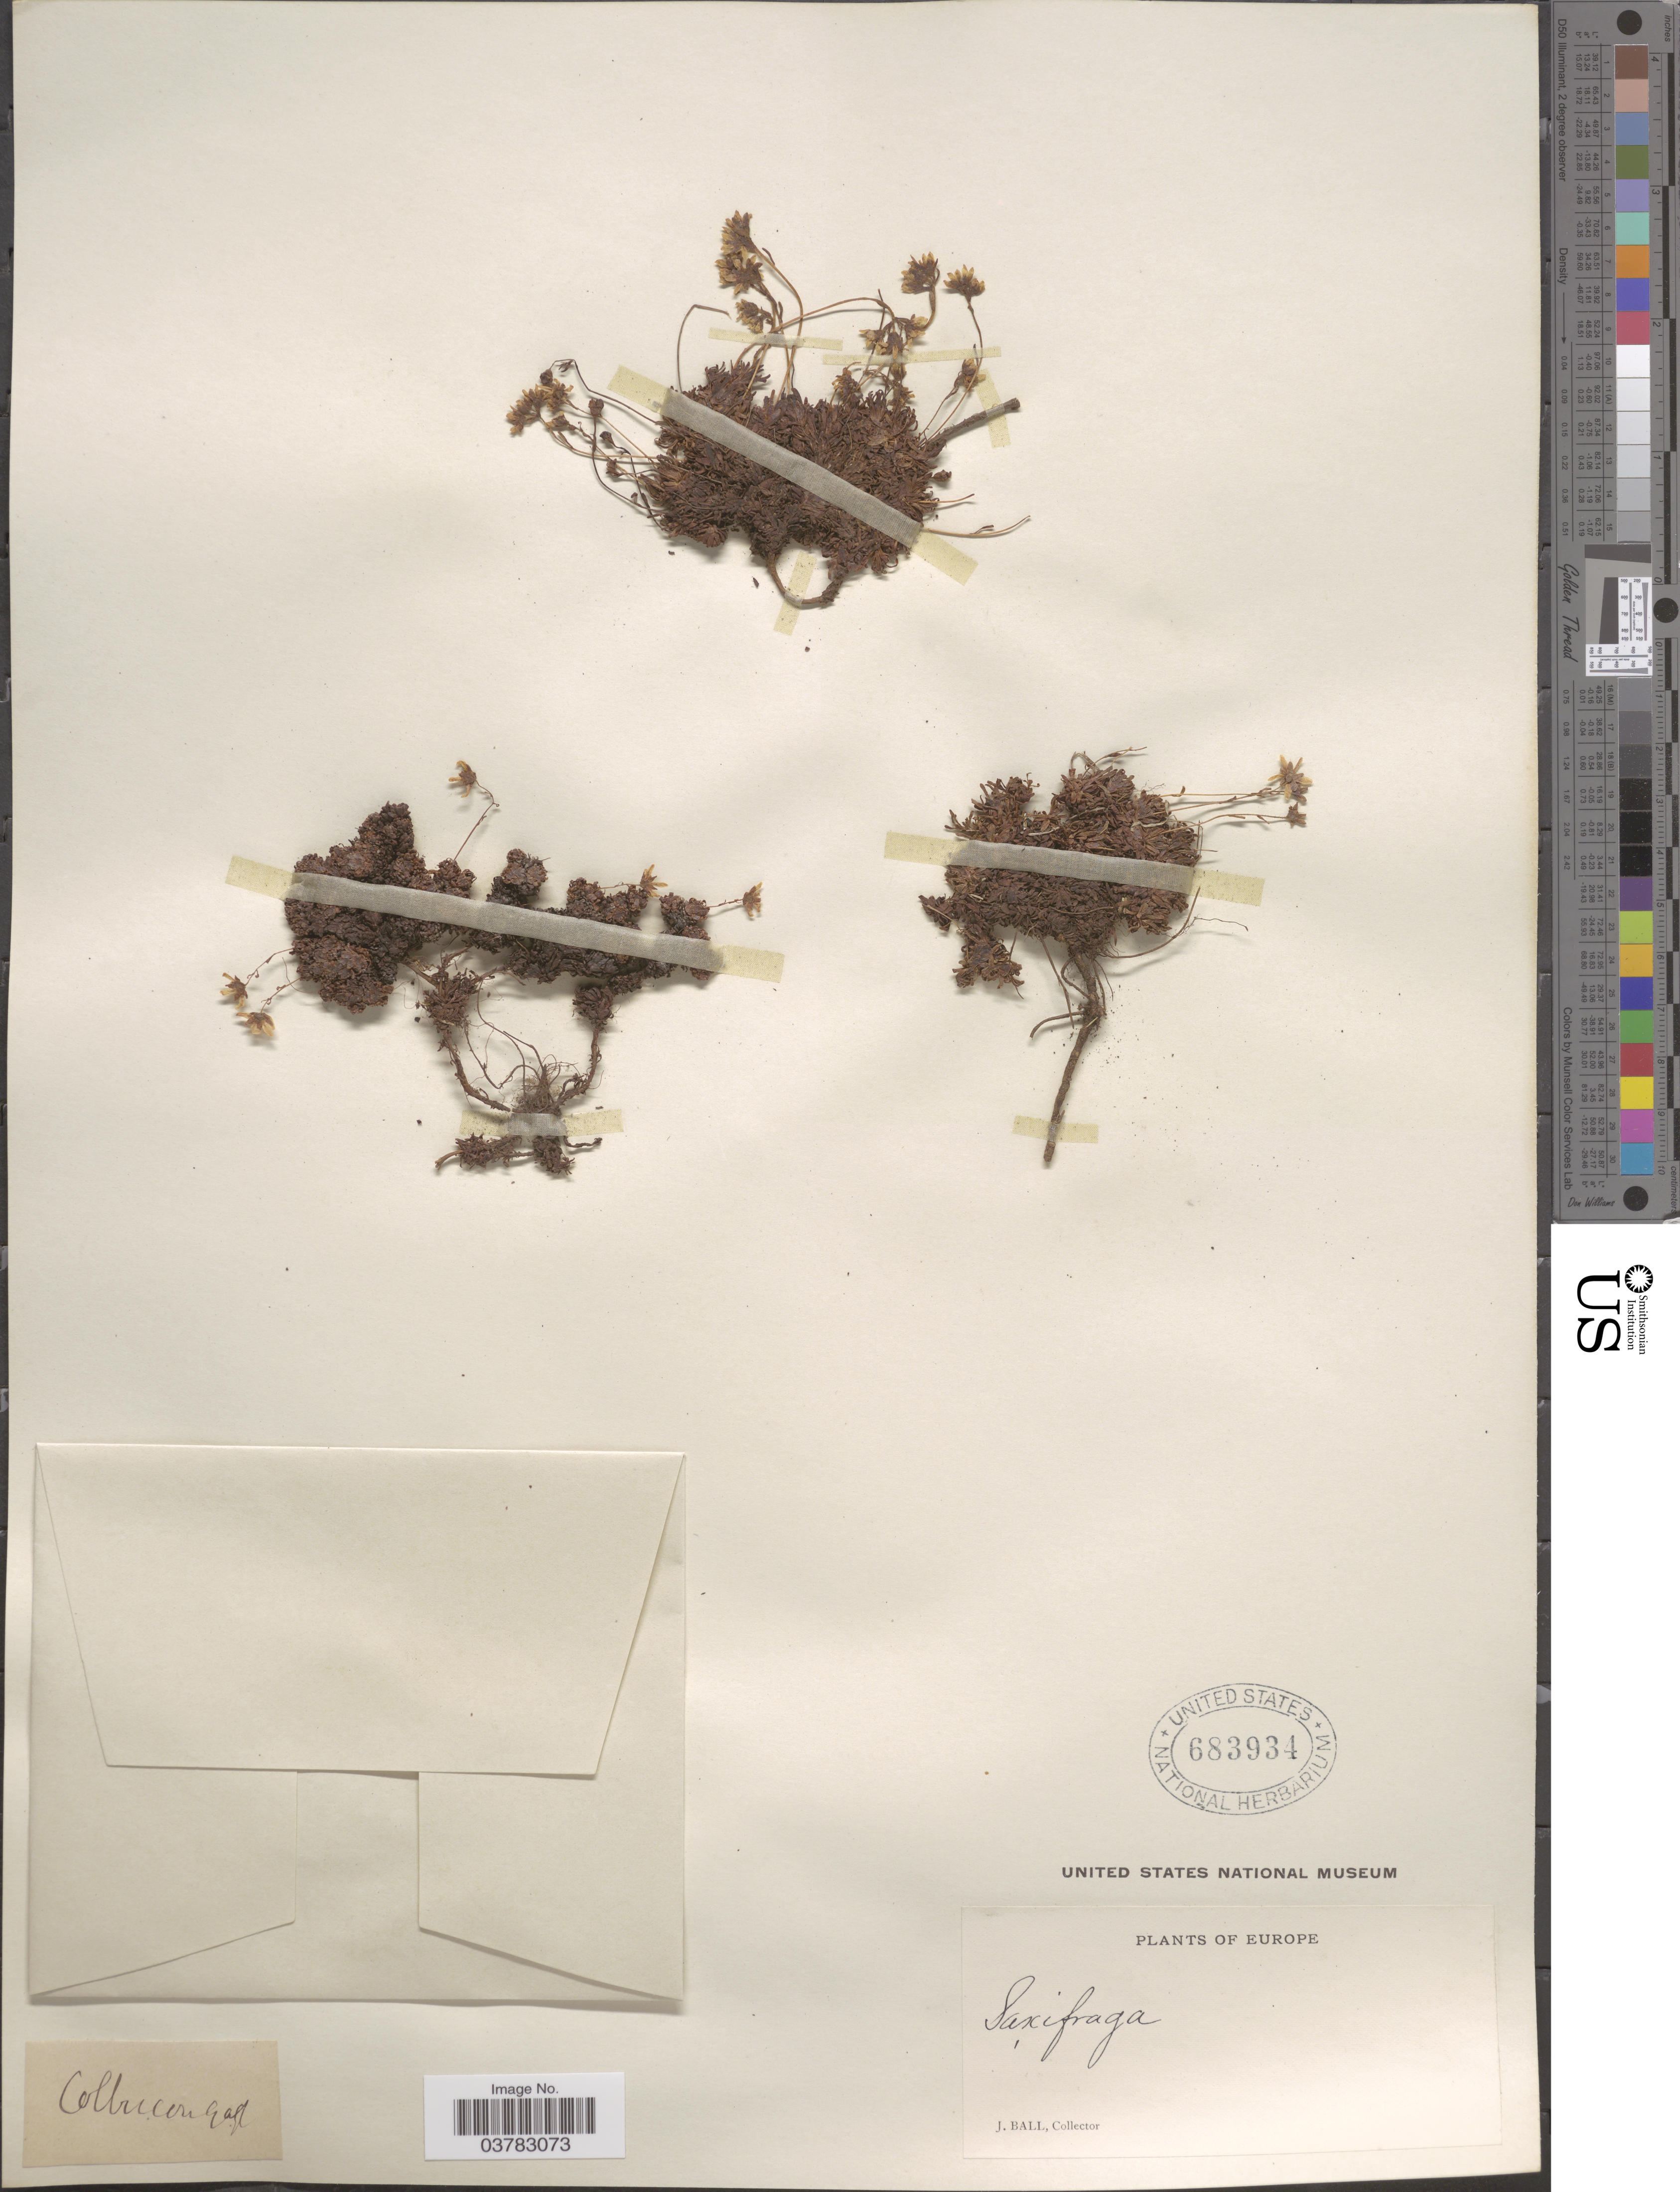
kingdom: Plantae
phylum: Tracheophyta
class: Magnoliopsida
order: Saxifragales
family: Saxifragaceae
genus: Saxifraga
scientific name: Saxifraga sp.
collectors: J. Ball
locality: Europe.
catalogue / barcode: US 683934